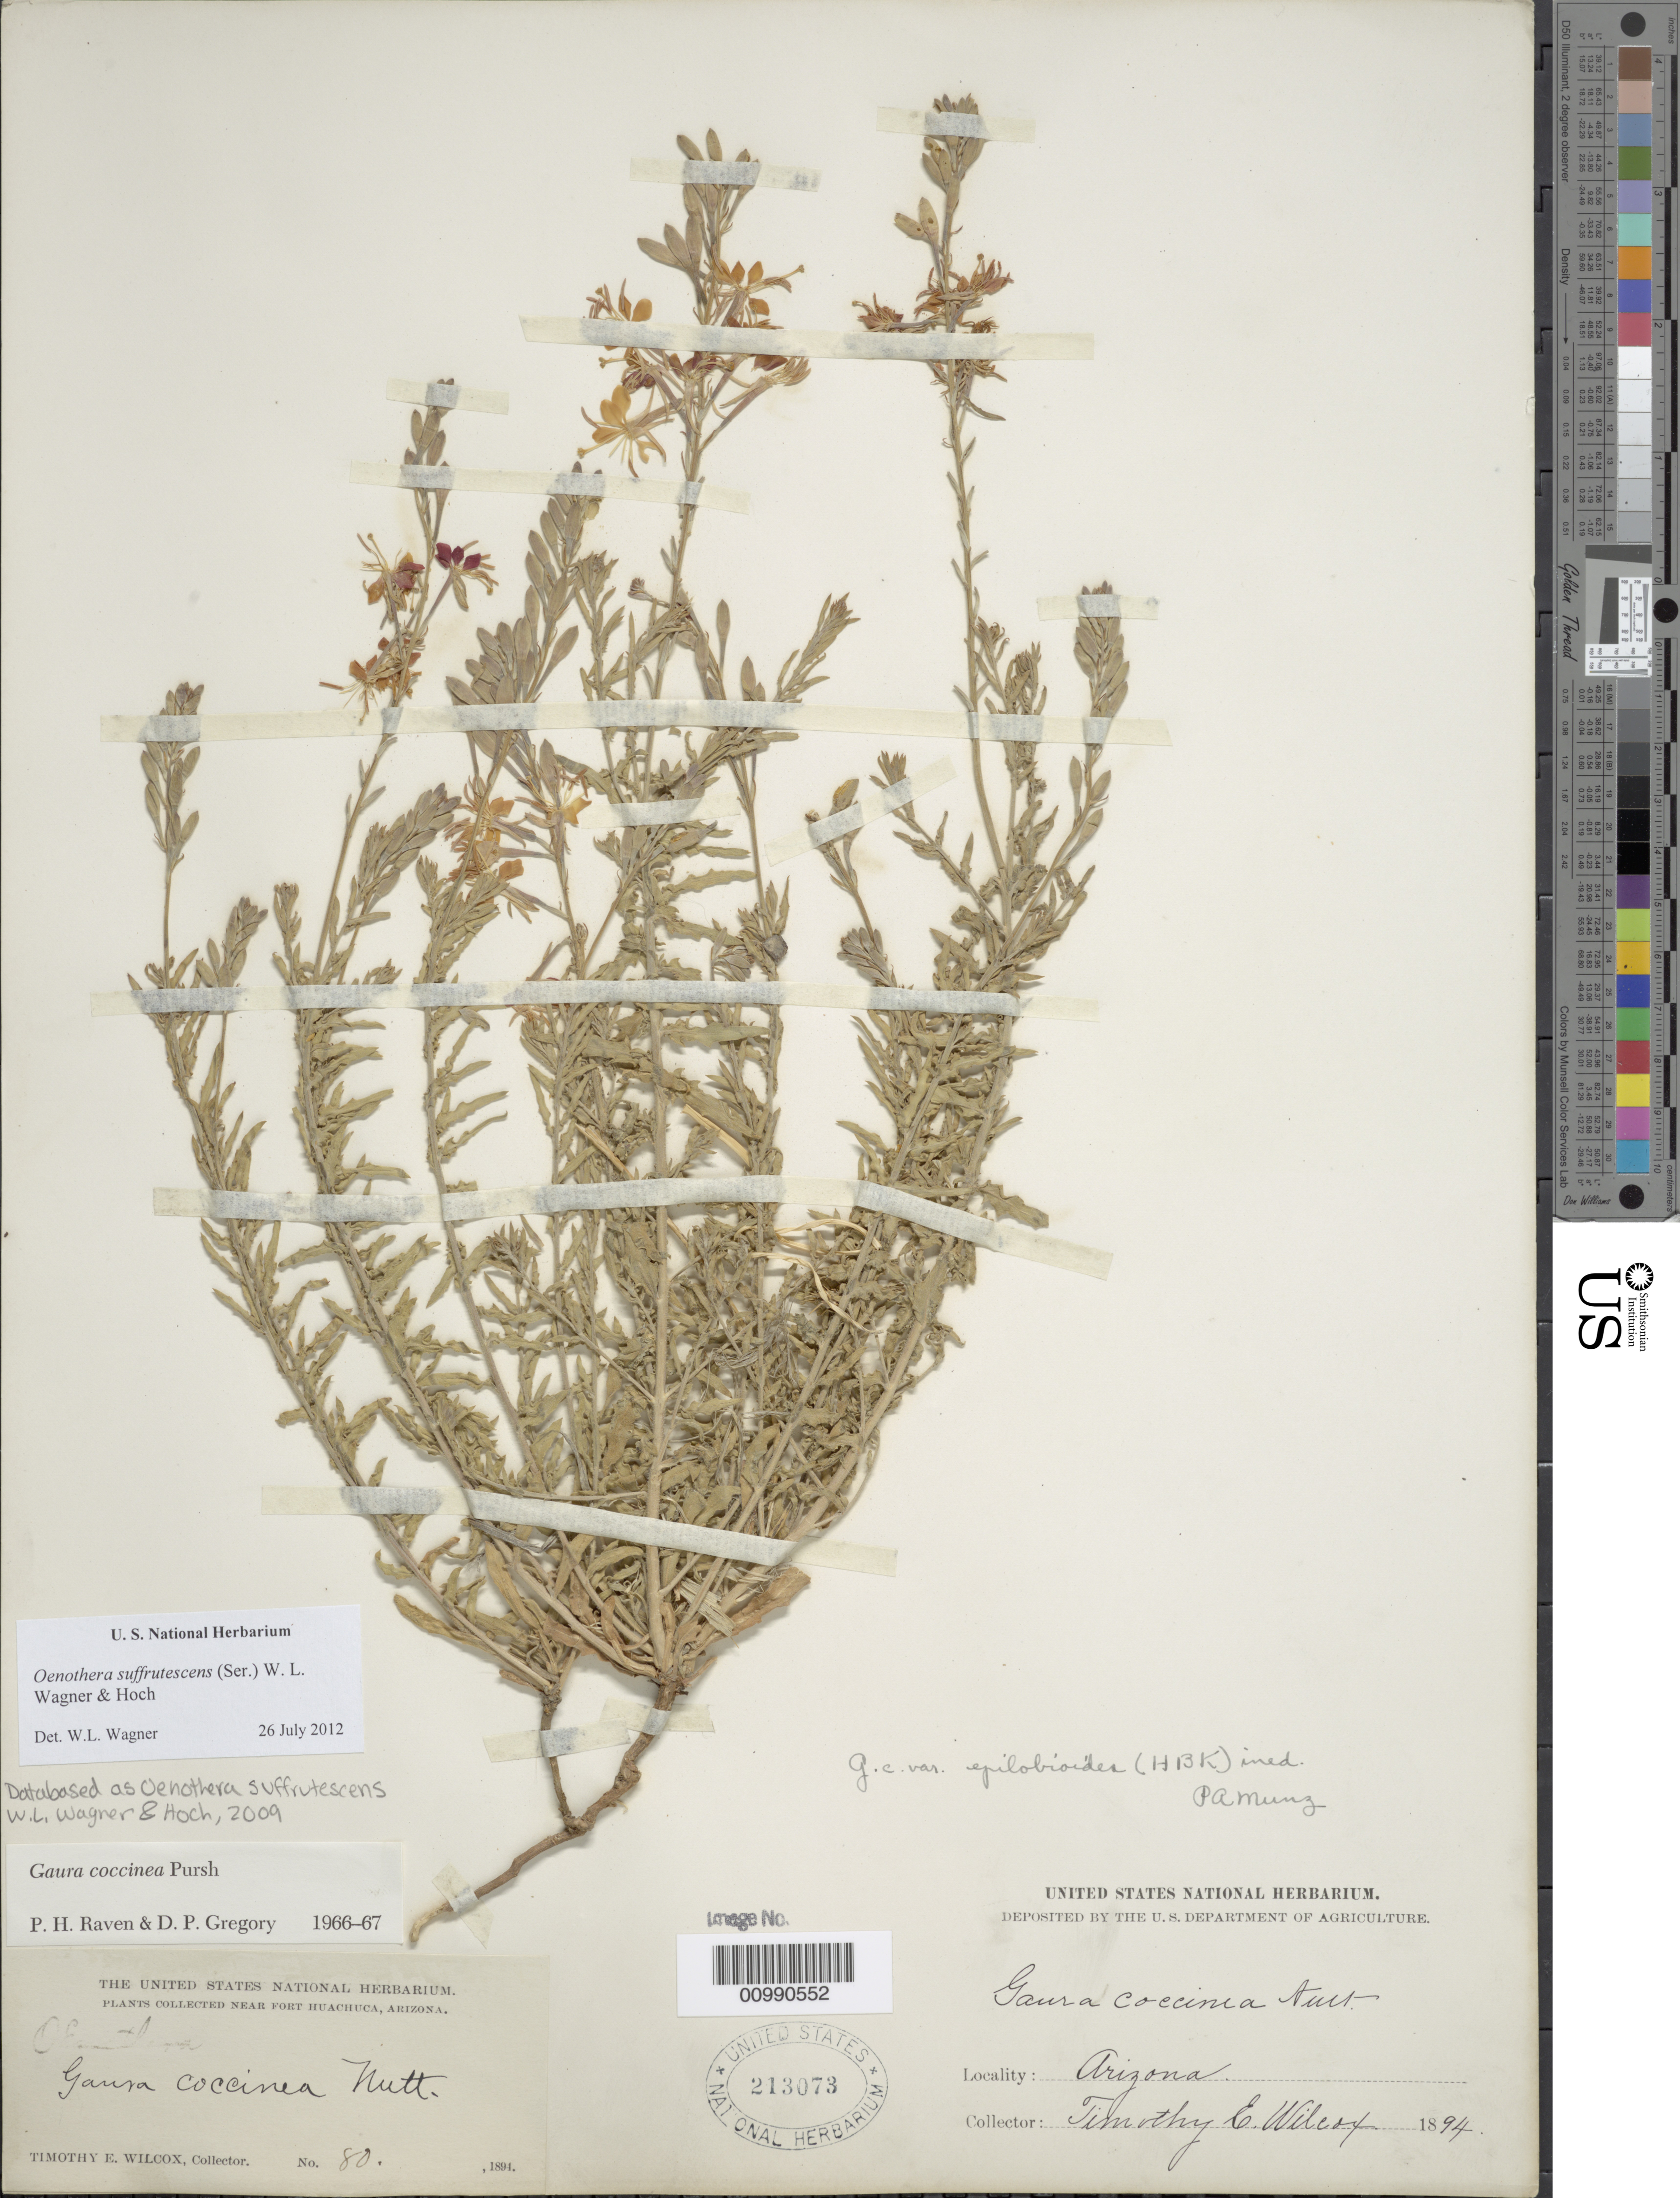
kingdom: Plantae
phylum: Tracheophyta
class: Magnoliopsida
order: Myrtales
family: Onagraceae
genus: Oenothera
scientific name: Oenothera suffrutescens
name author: (Ser.) W.L. Wagner & Hoch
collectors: T. E. Wilcox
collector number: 80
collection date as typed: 1894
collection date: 1894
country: United States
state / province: Arizona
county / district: Cochise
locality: Near Fort Huachuca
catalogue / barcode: US 213073